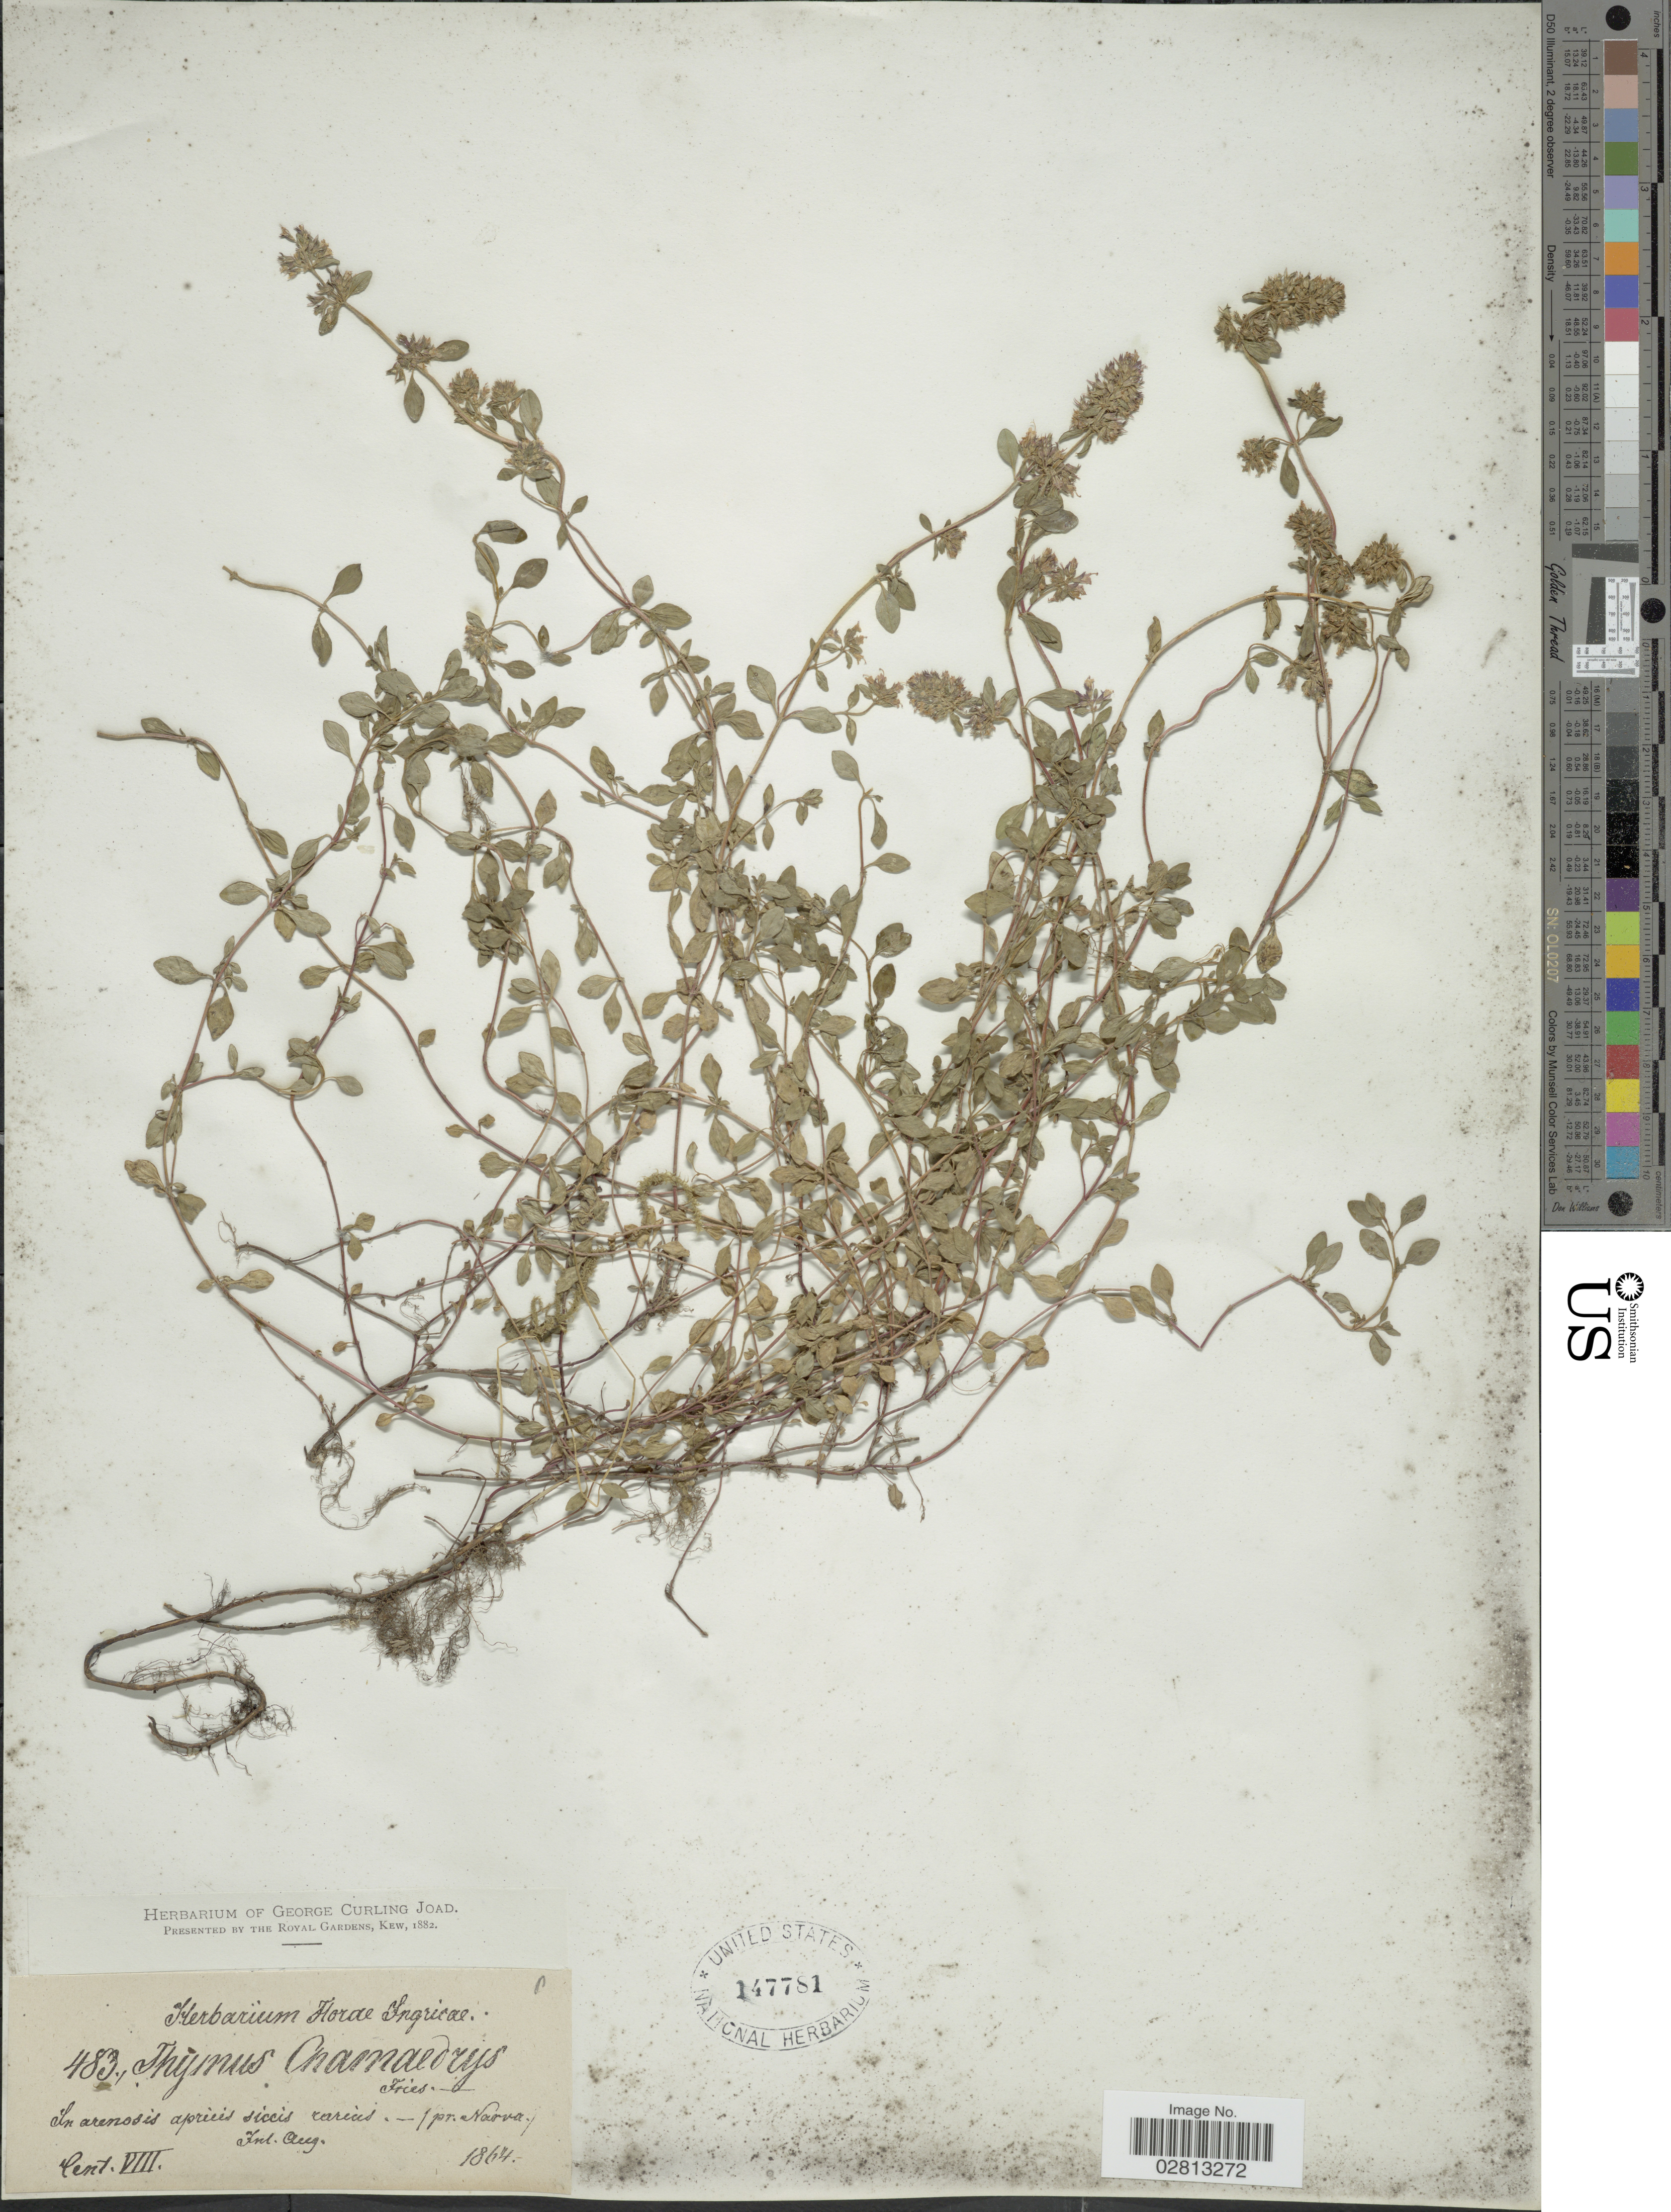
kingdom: Plantae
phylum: Tracheophyta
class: Magnoliopsida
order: Lamiales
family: Lamiaceae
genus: Thymus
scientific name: Thymus chamaedrys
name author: Fr.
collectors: ex herb. George Curling Joad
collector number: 483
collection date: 1864-07/1864-08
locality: In arenosis apricis siccis carius, pr. Narva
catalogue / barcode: US 147781